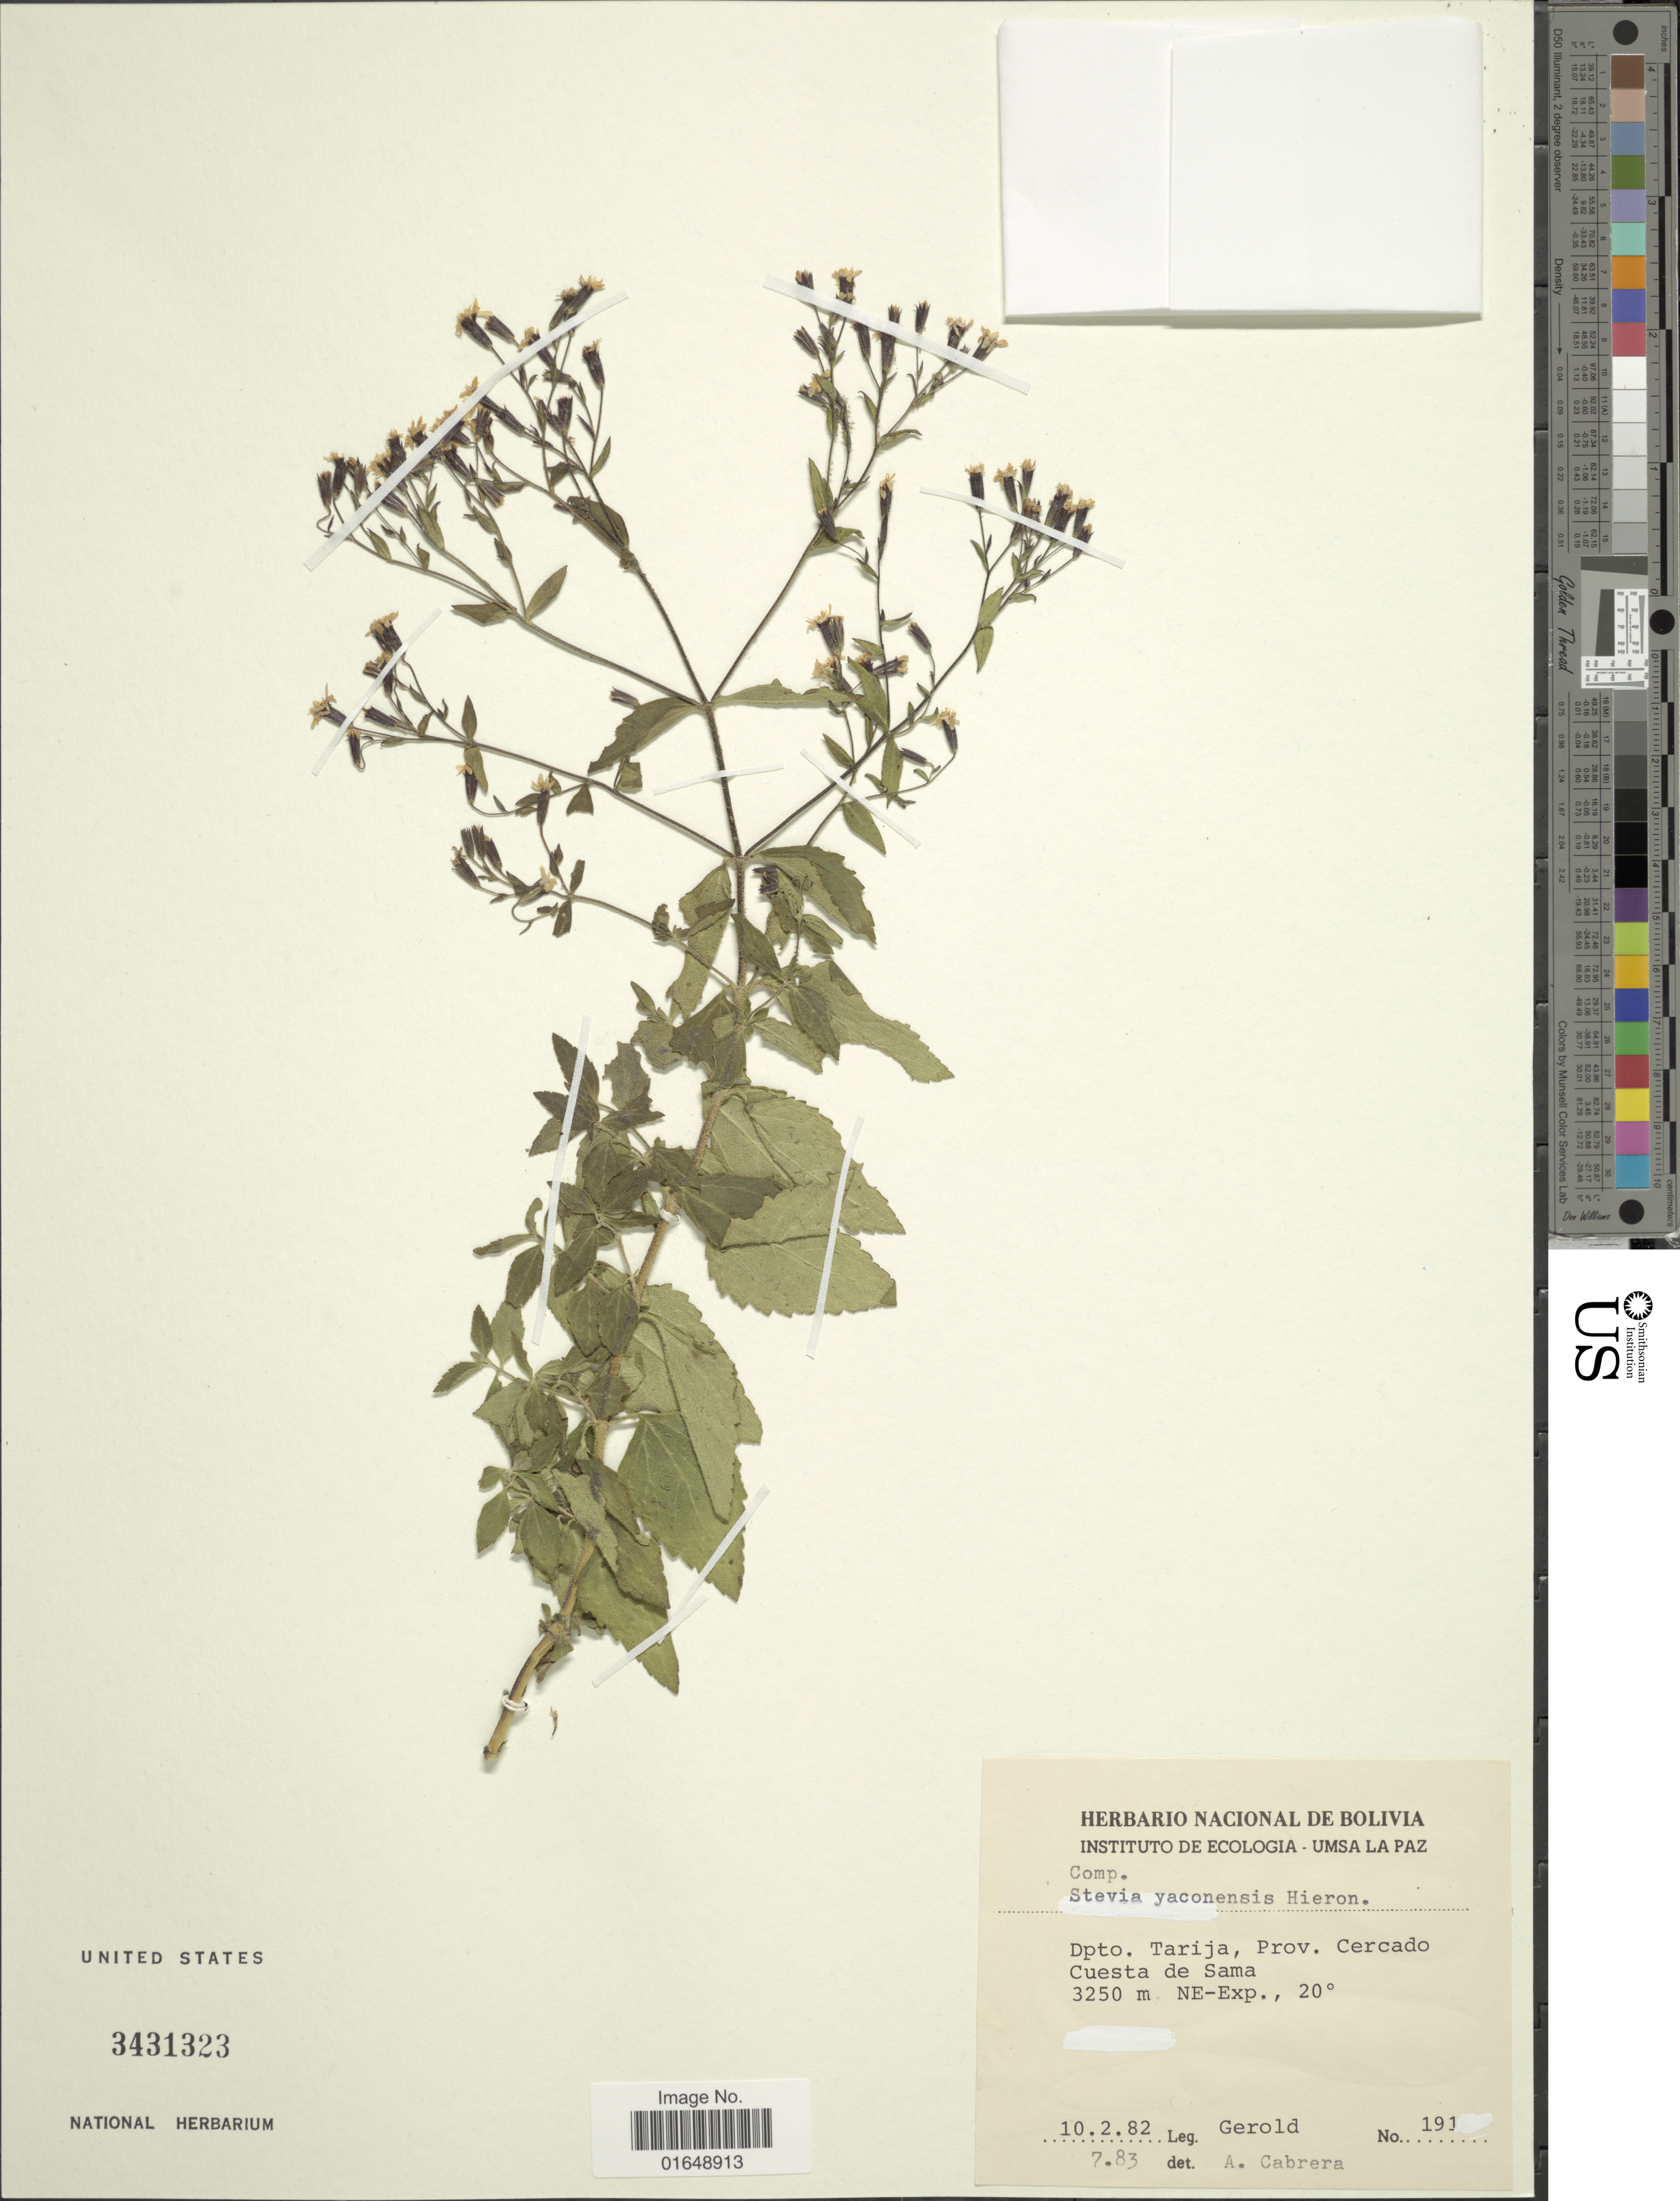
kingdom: Plantae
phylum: Tracheophyta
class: Magnoliopsida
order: Asterales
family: Asteraceae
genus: Stevia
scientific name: Stevia yaconensis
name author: Hieron.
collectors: R. Gerold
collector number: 191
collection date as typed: Transcribed d/m/y: 10/2/82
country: Bolivia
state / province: Tarija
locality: Prov. Cercado, Cuesta de Sama, NE-Exp., 20°.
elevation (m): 3250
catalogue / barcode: US 3431323